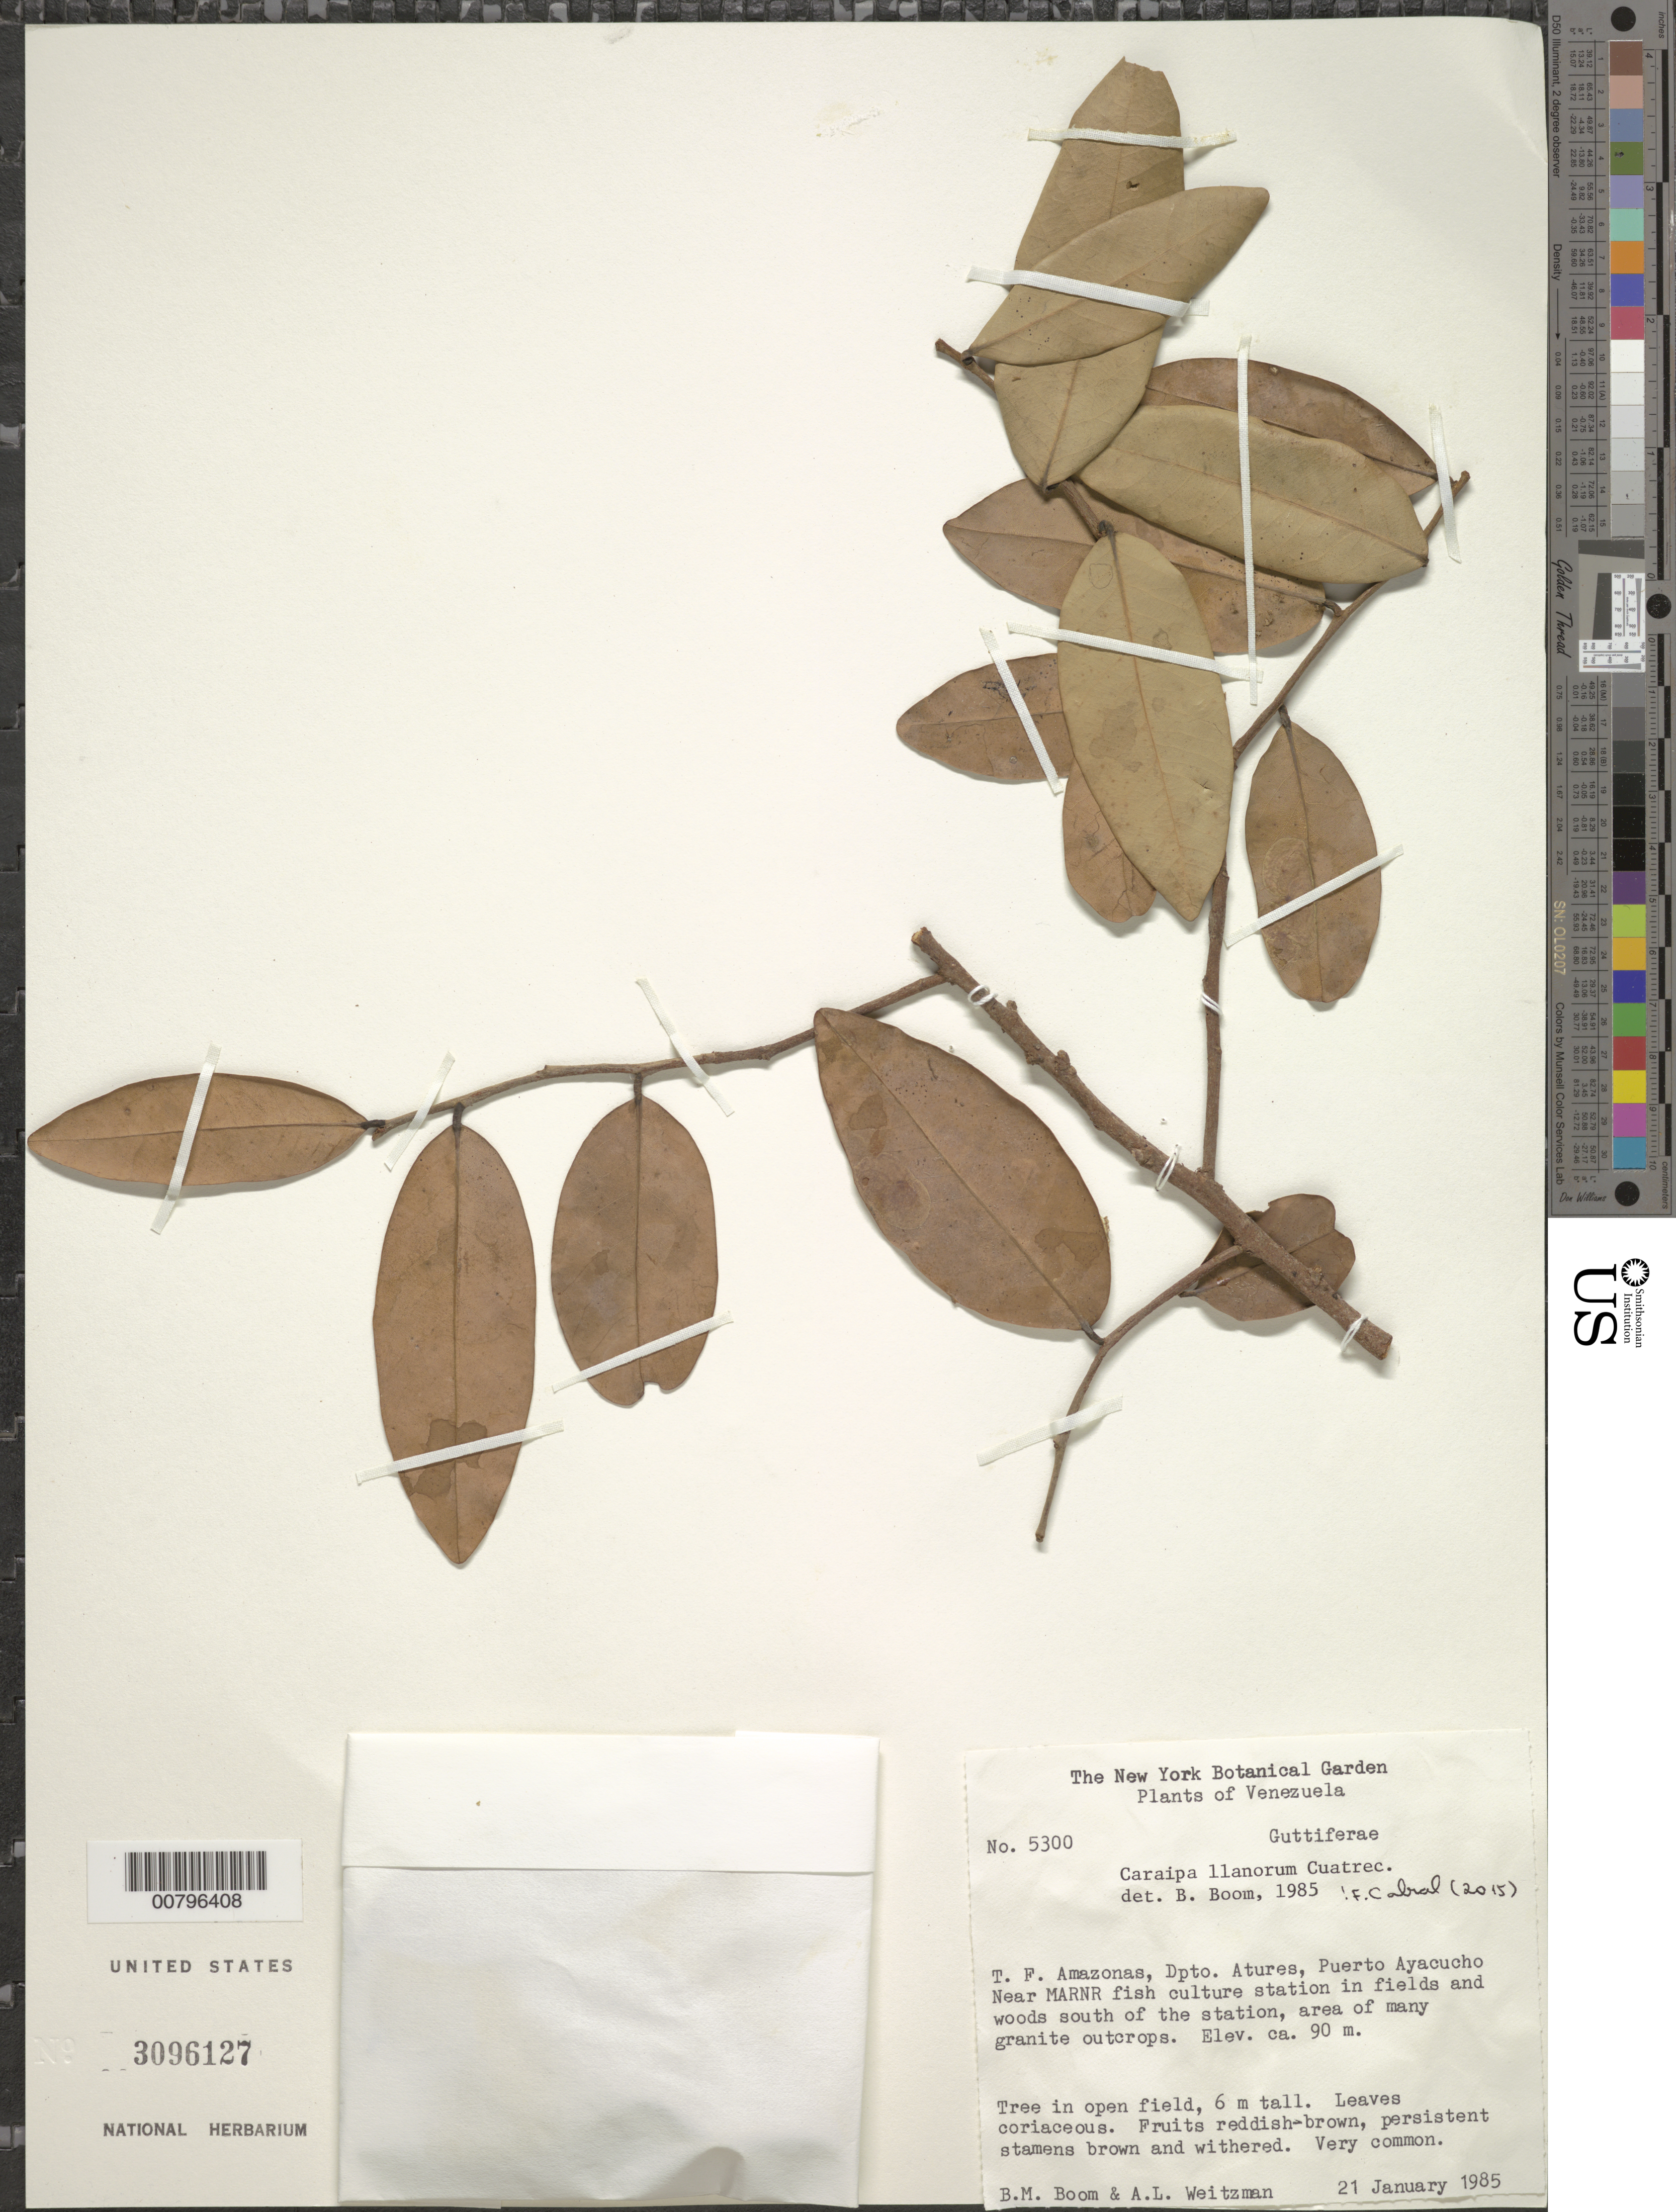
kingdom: Plantae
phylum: Tracheophyta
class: Magnoliopsida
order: Malpighiales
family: Calophyllaceae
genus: Caraipa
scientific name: Caraipa llanorum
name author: Cuatrec.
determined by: Boom, B. M.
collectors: B. M. Boom & A. L. Weitzman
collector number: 5300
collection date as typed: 21-Jan-85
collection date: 1985-01-21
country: Venezuela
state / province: Amazonas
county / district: Atures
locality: Puerto Ayacucho, near MARNR fish culture station, south of station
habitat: Fields and woods, area of many granite outcrops; in field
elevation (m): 90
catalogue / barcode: US 3096127